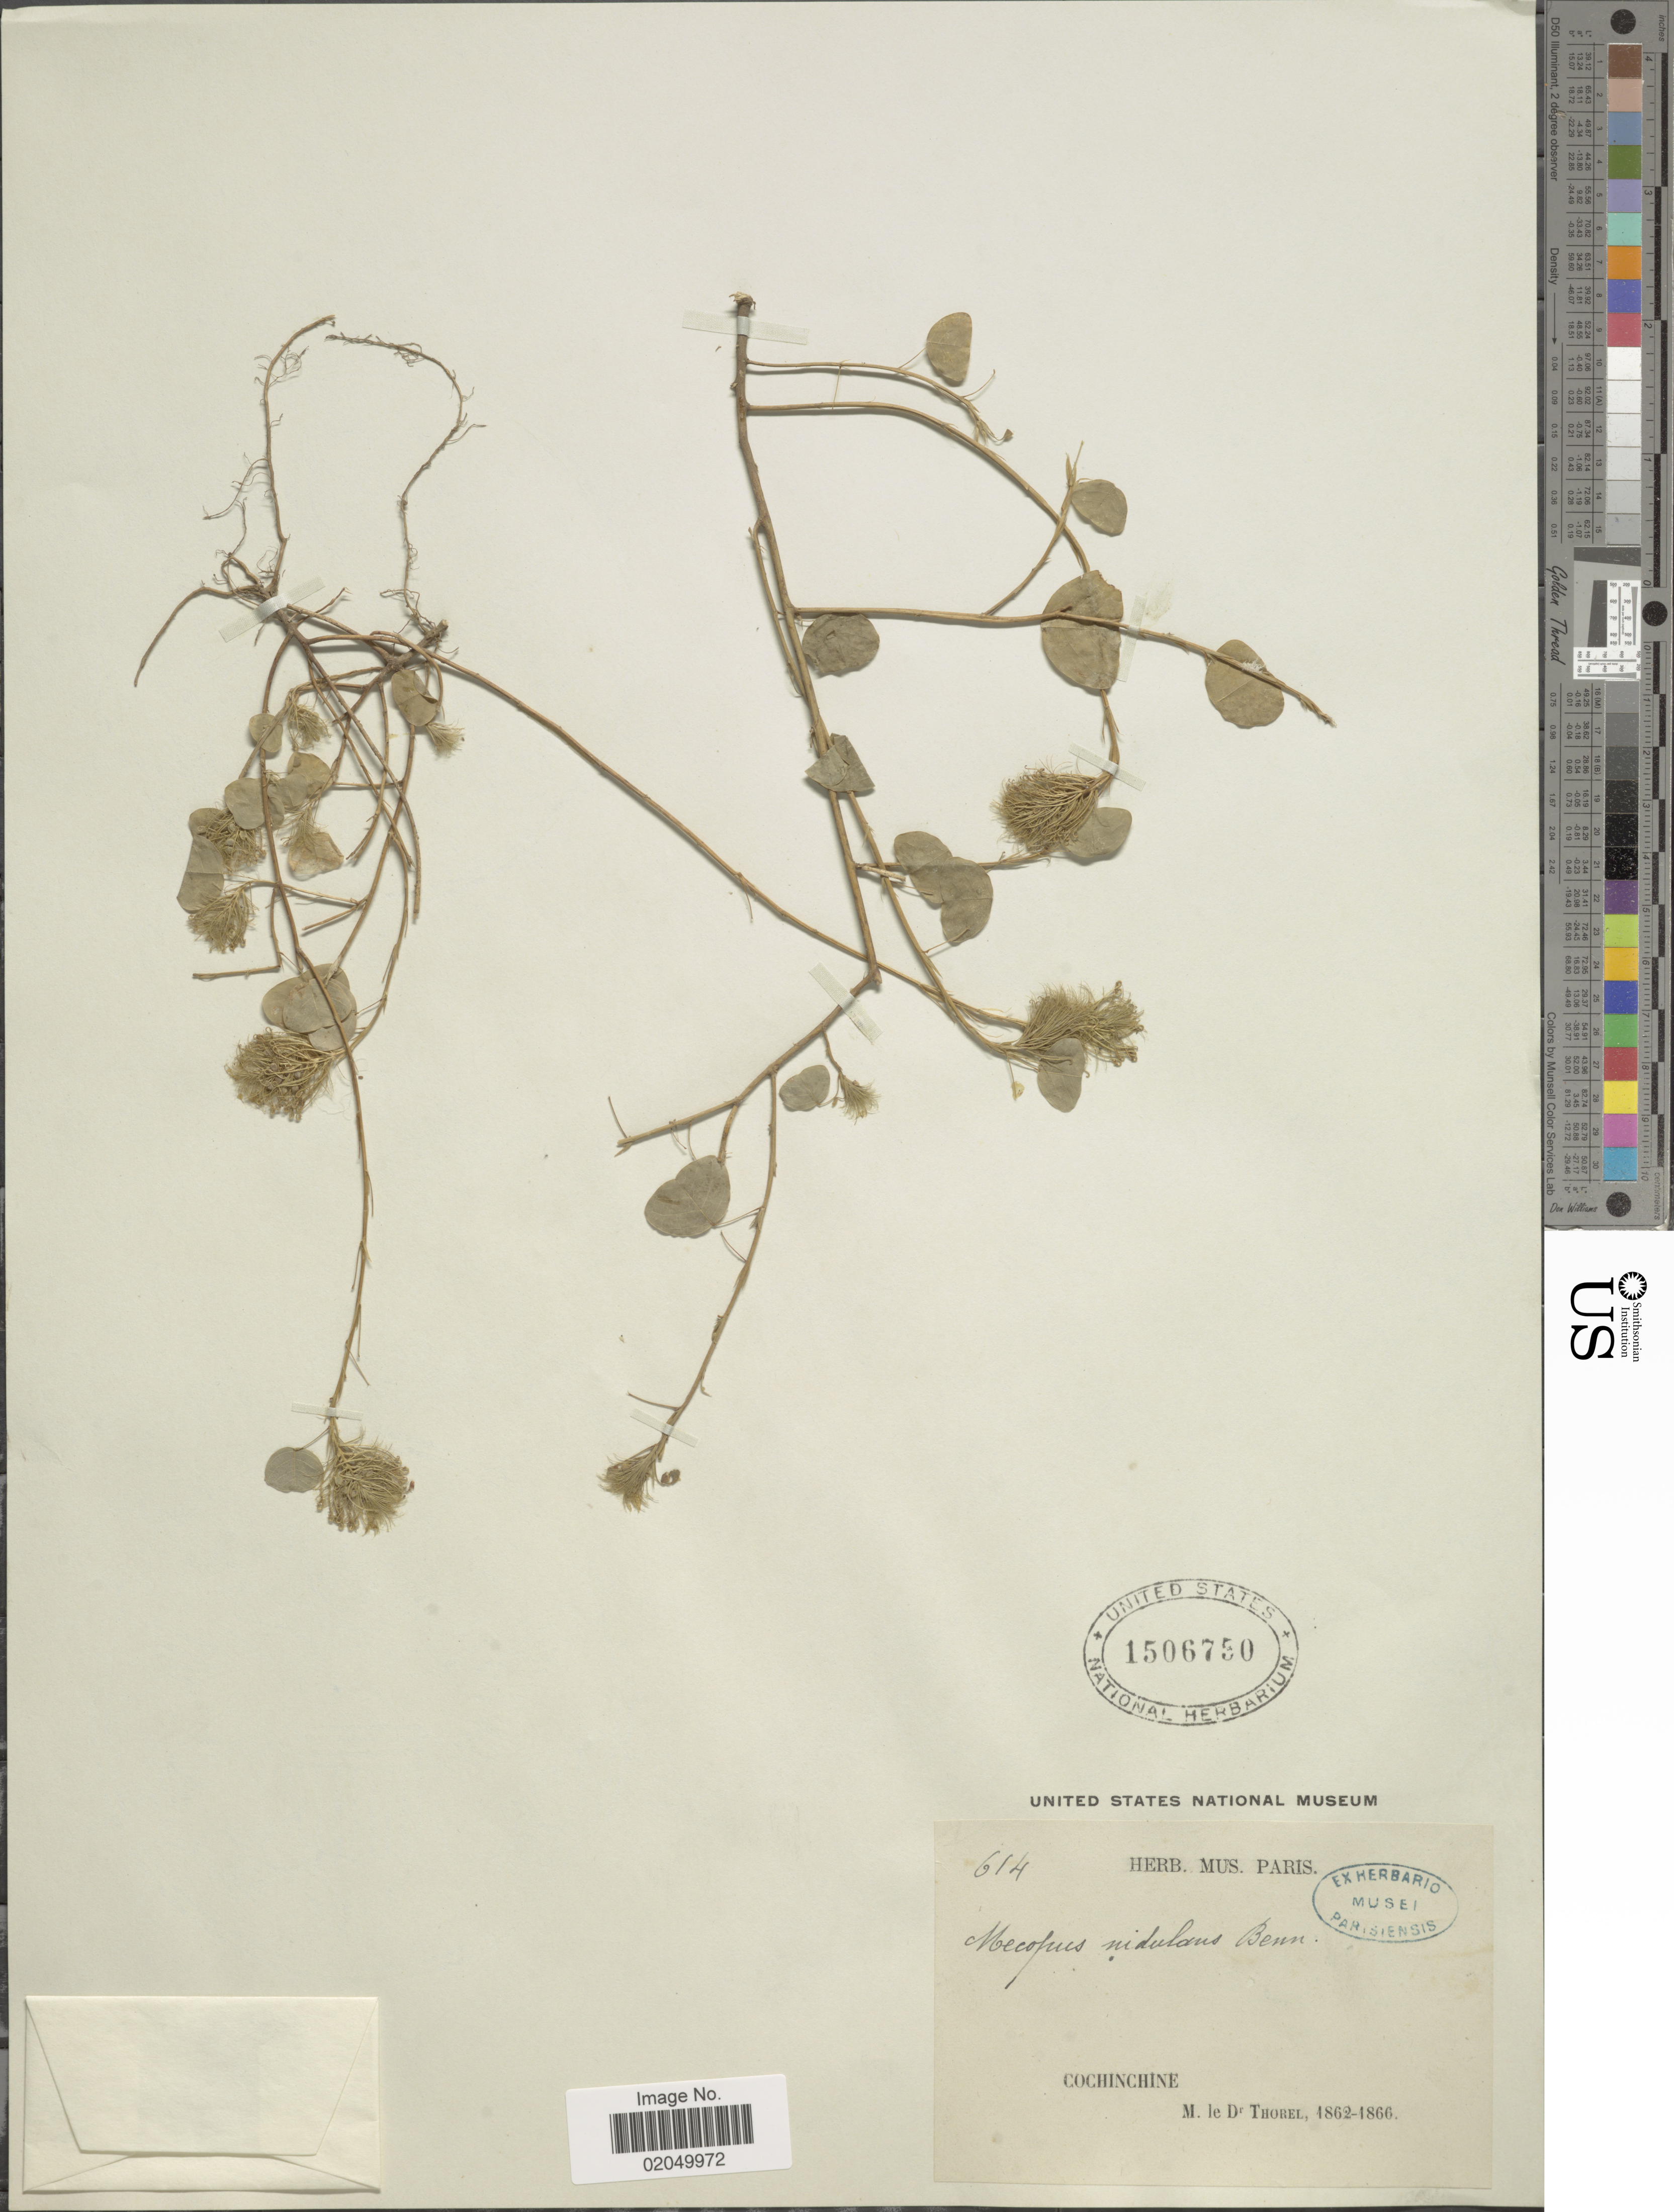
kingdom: Plantae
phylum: Tracheophyta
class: Magnoliopsida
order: Fabales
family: Fabaceae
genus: Mecopus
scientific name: Mecopus nidulans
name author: Benn.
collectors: Thorel, M. "M. [=Monsieur] Thorel" DO NOT USE (error for C. Thorel)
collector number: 614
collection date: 1862/1866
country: Vietnam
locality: Cochinchine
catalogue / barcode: US 1506750